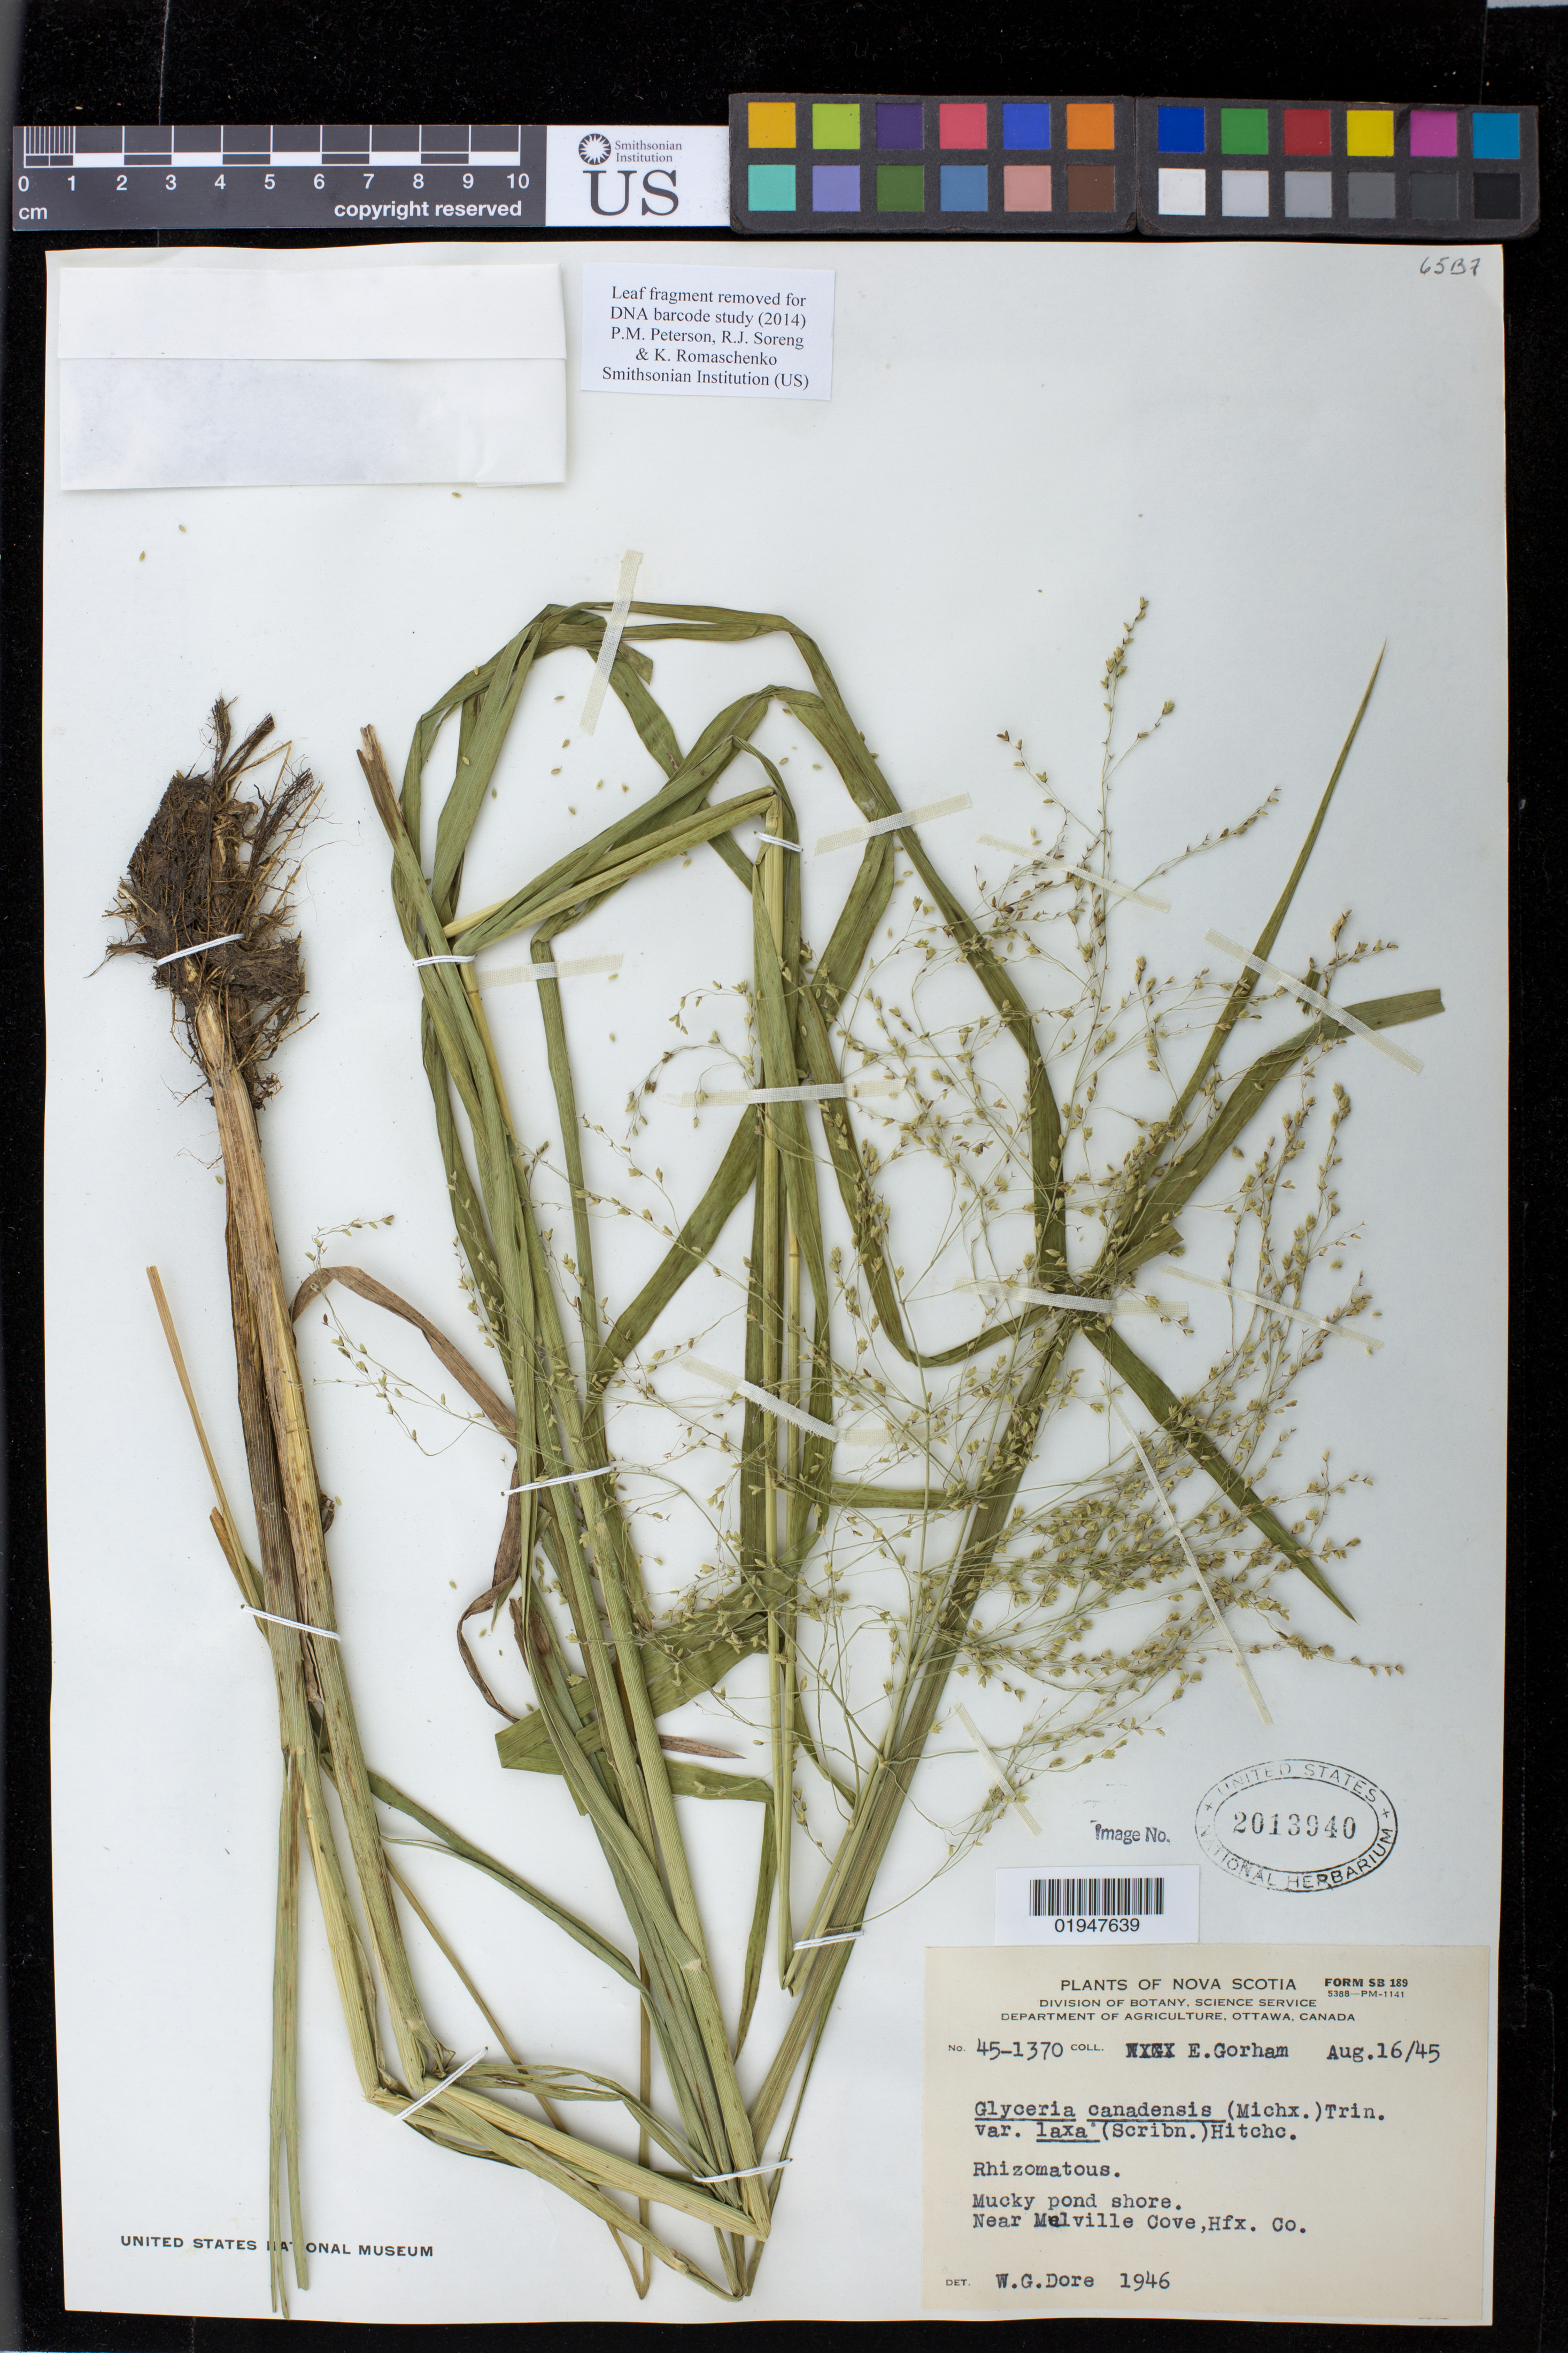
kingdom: Plantae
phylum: Tracheophyta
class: Liliopsida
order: Poales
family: Poaceae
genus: Glyceria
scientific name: Glyceria canadensis var. laxa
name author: (Scribn.) Hitchc.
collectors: E. Gorham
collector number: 45-1370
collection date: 1945-08-16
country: Canada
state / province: Nova Scotia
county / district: Halifax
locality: Near Melville Cove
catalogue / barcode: US 2013940